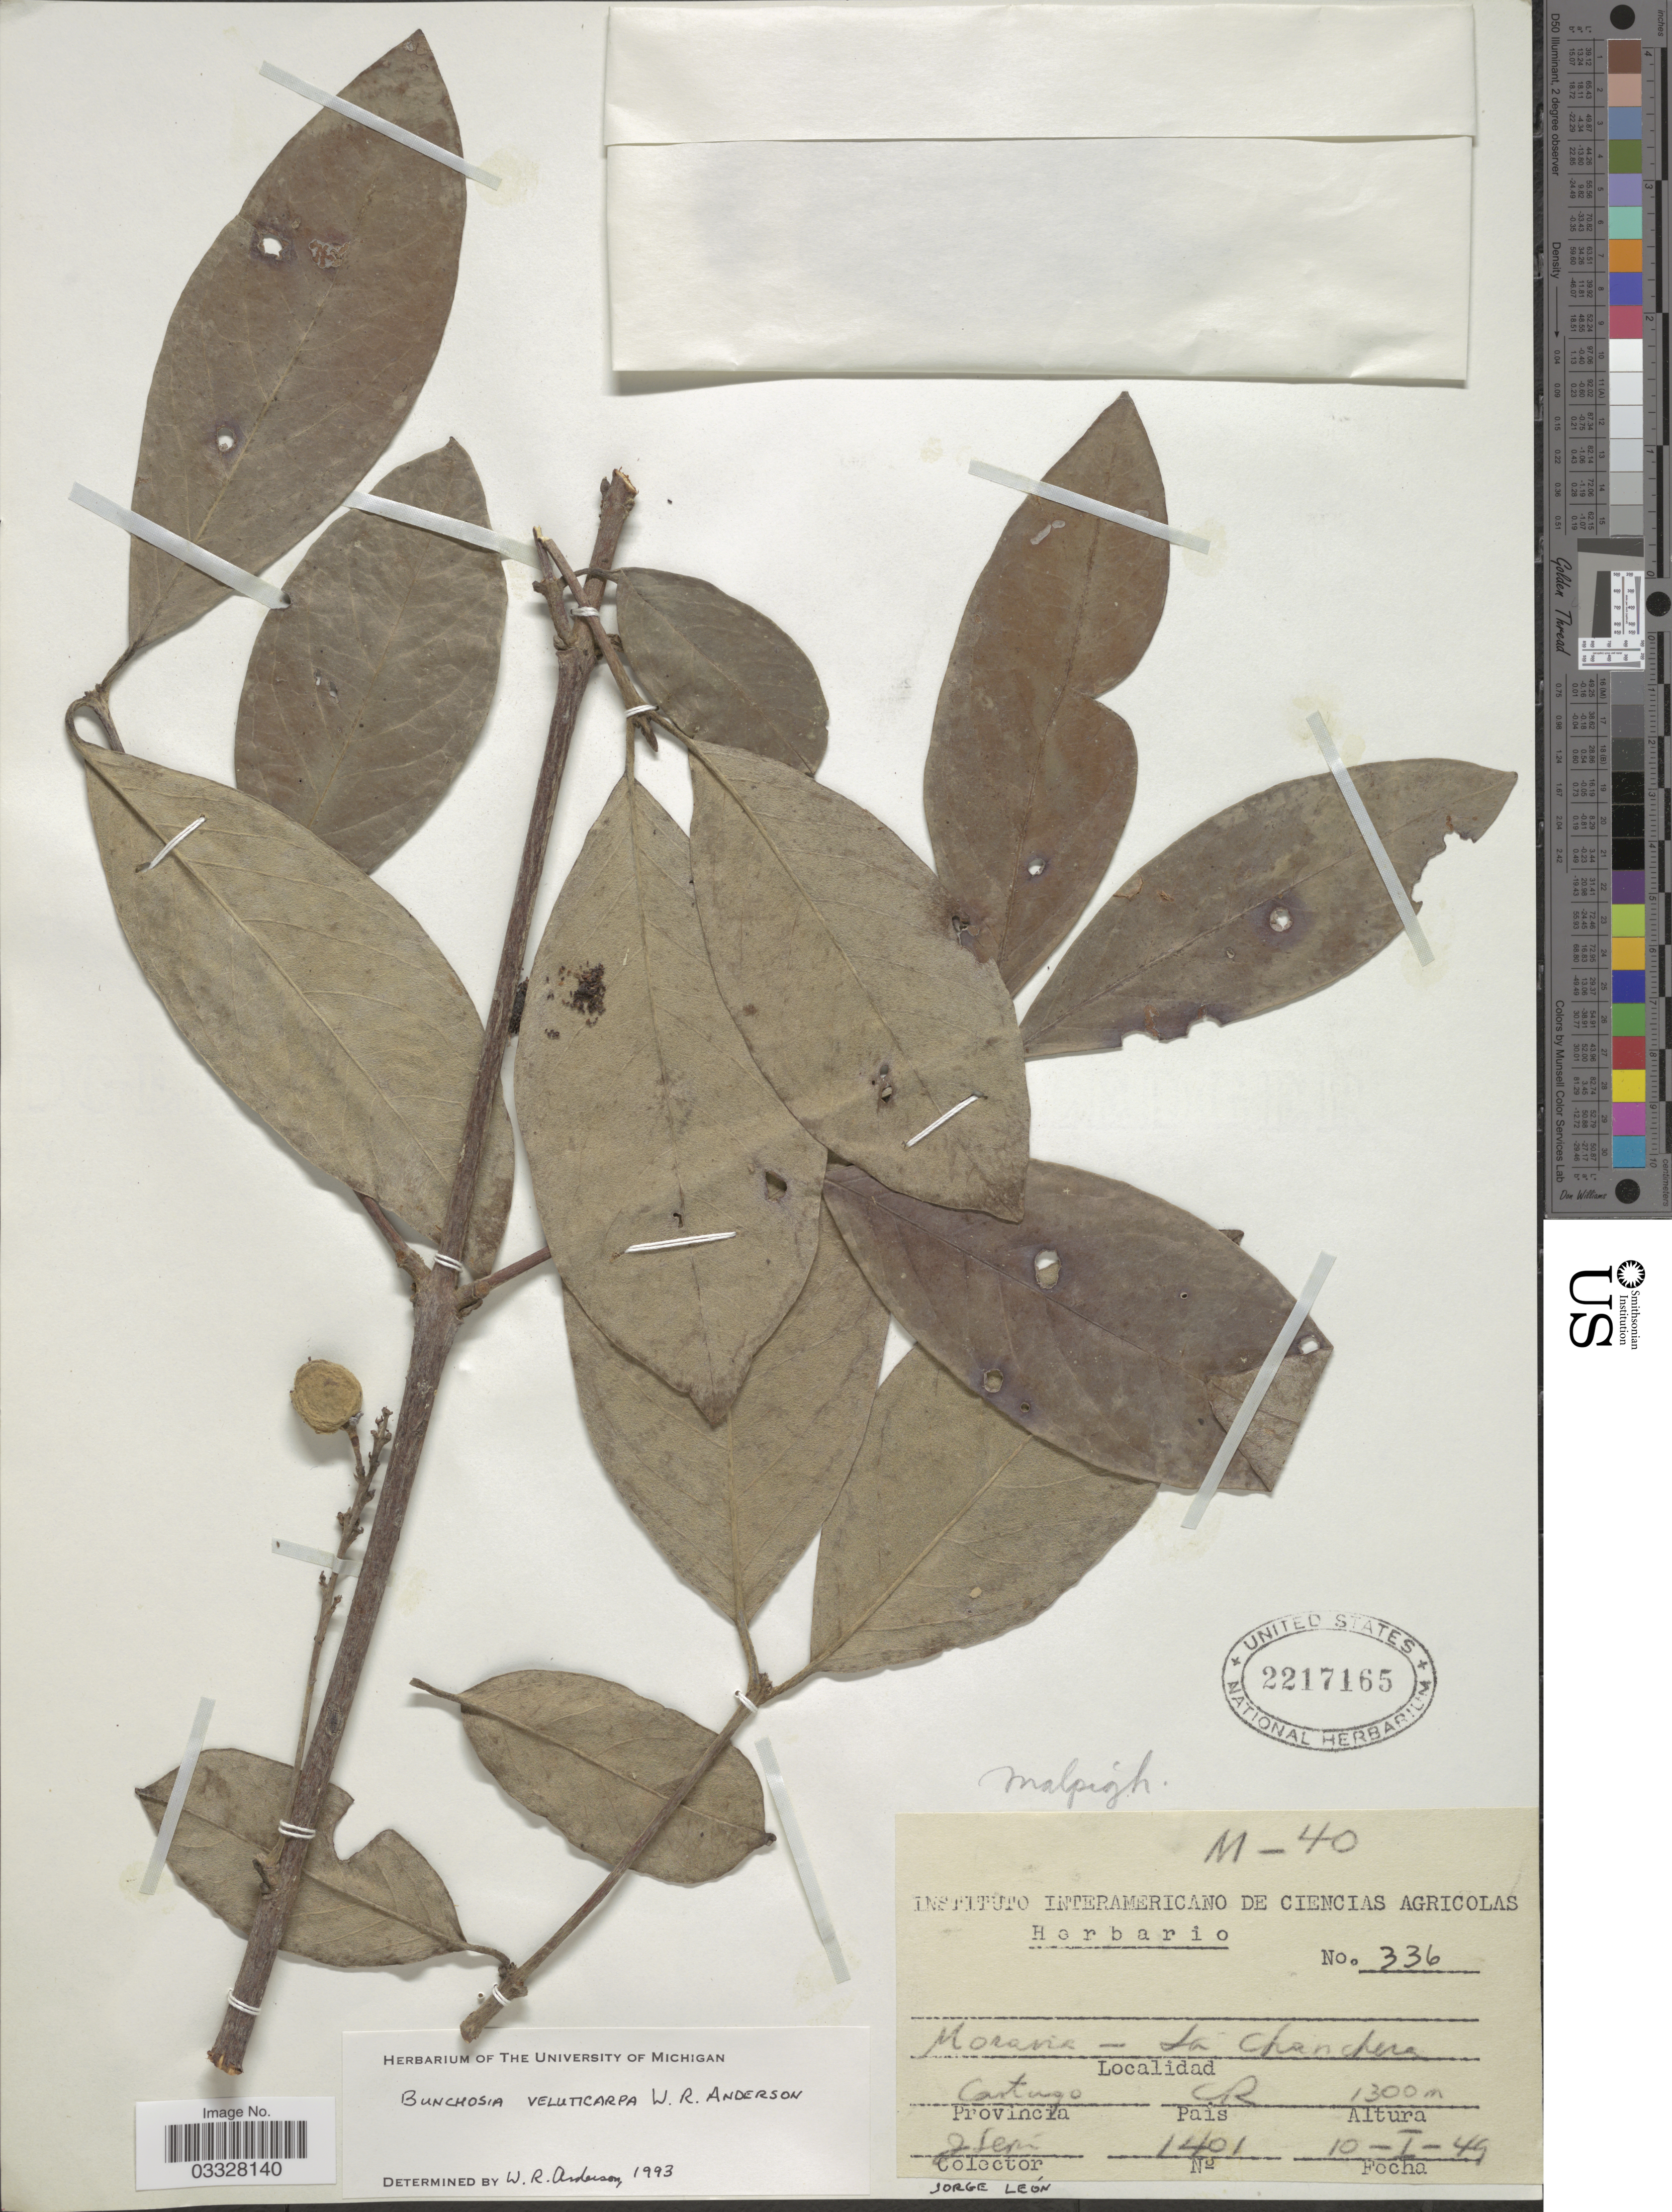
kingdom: Plantae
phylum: Tracheophyta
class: Magnoliopsida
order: Malpighiales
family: Malpighiaceae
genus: Bunchosia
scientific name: Bunchosia veluticarpa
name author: W.R. Anderson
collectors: J. León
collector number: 1401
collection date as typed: Transcribed d/m/y: 10/1/49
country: Costa Rica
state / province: Cartago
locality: Moravia - La Chanchera.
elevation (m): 1300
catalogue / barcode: US 2217165